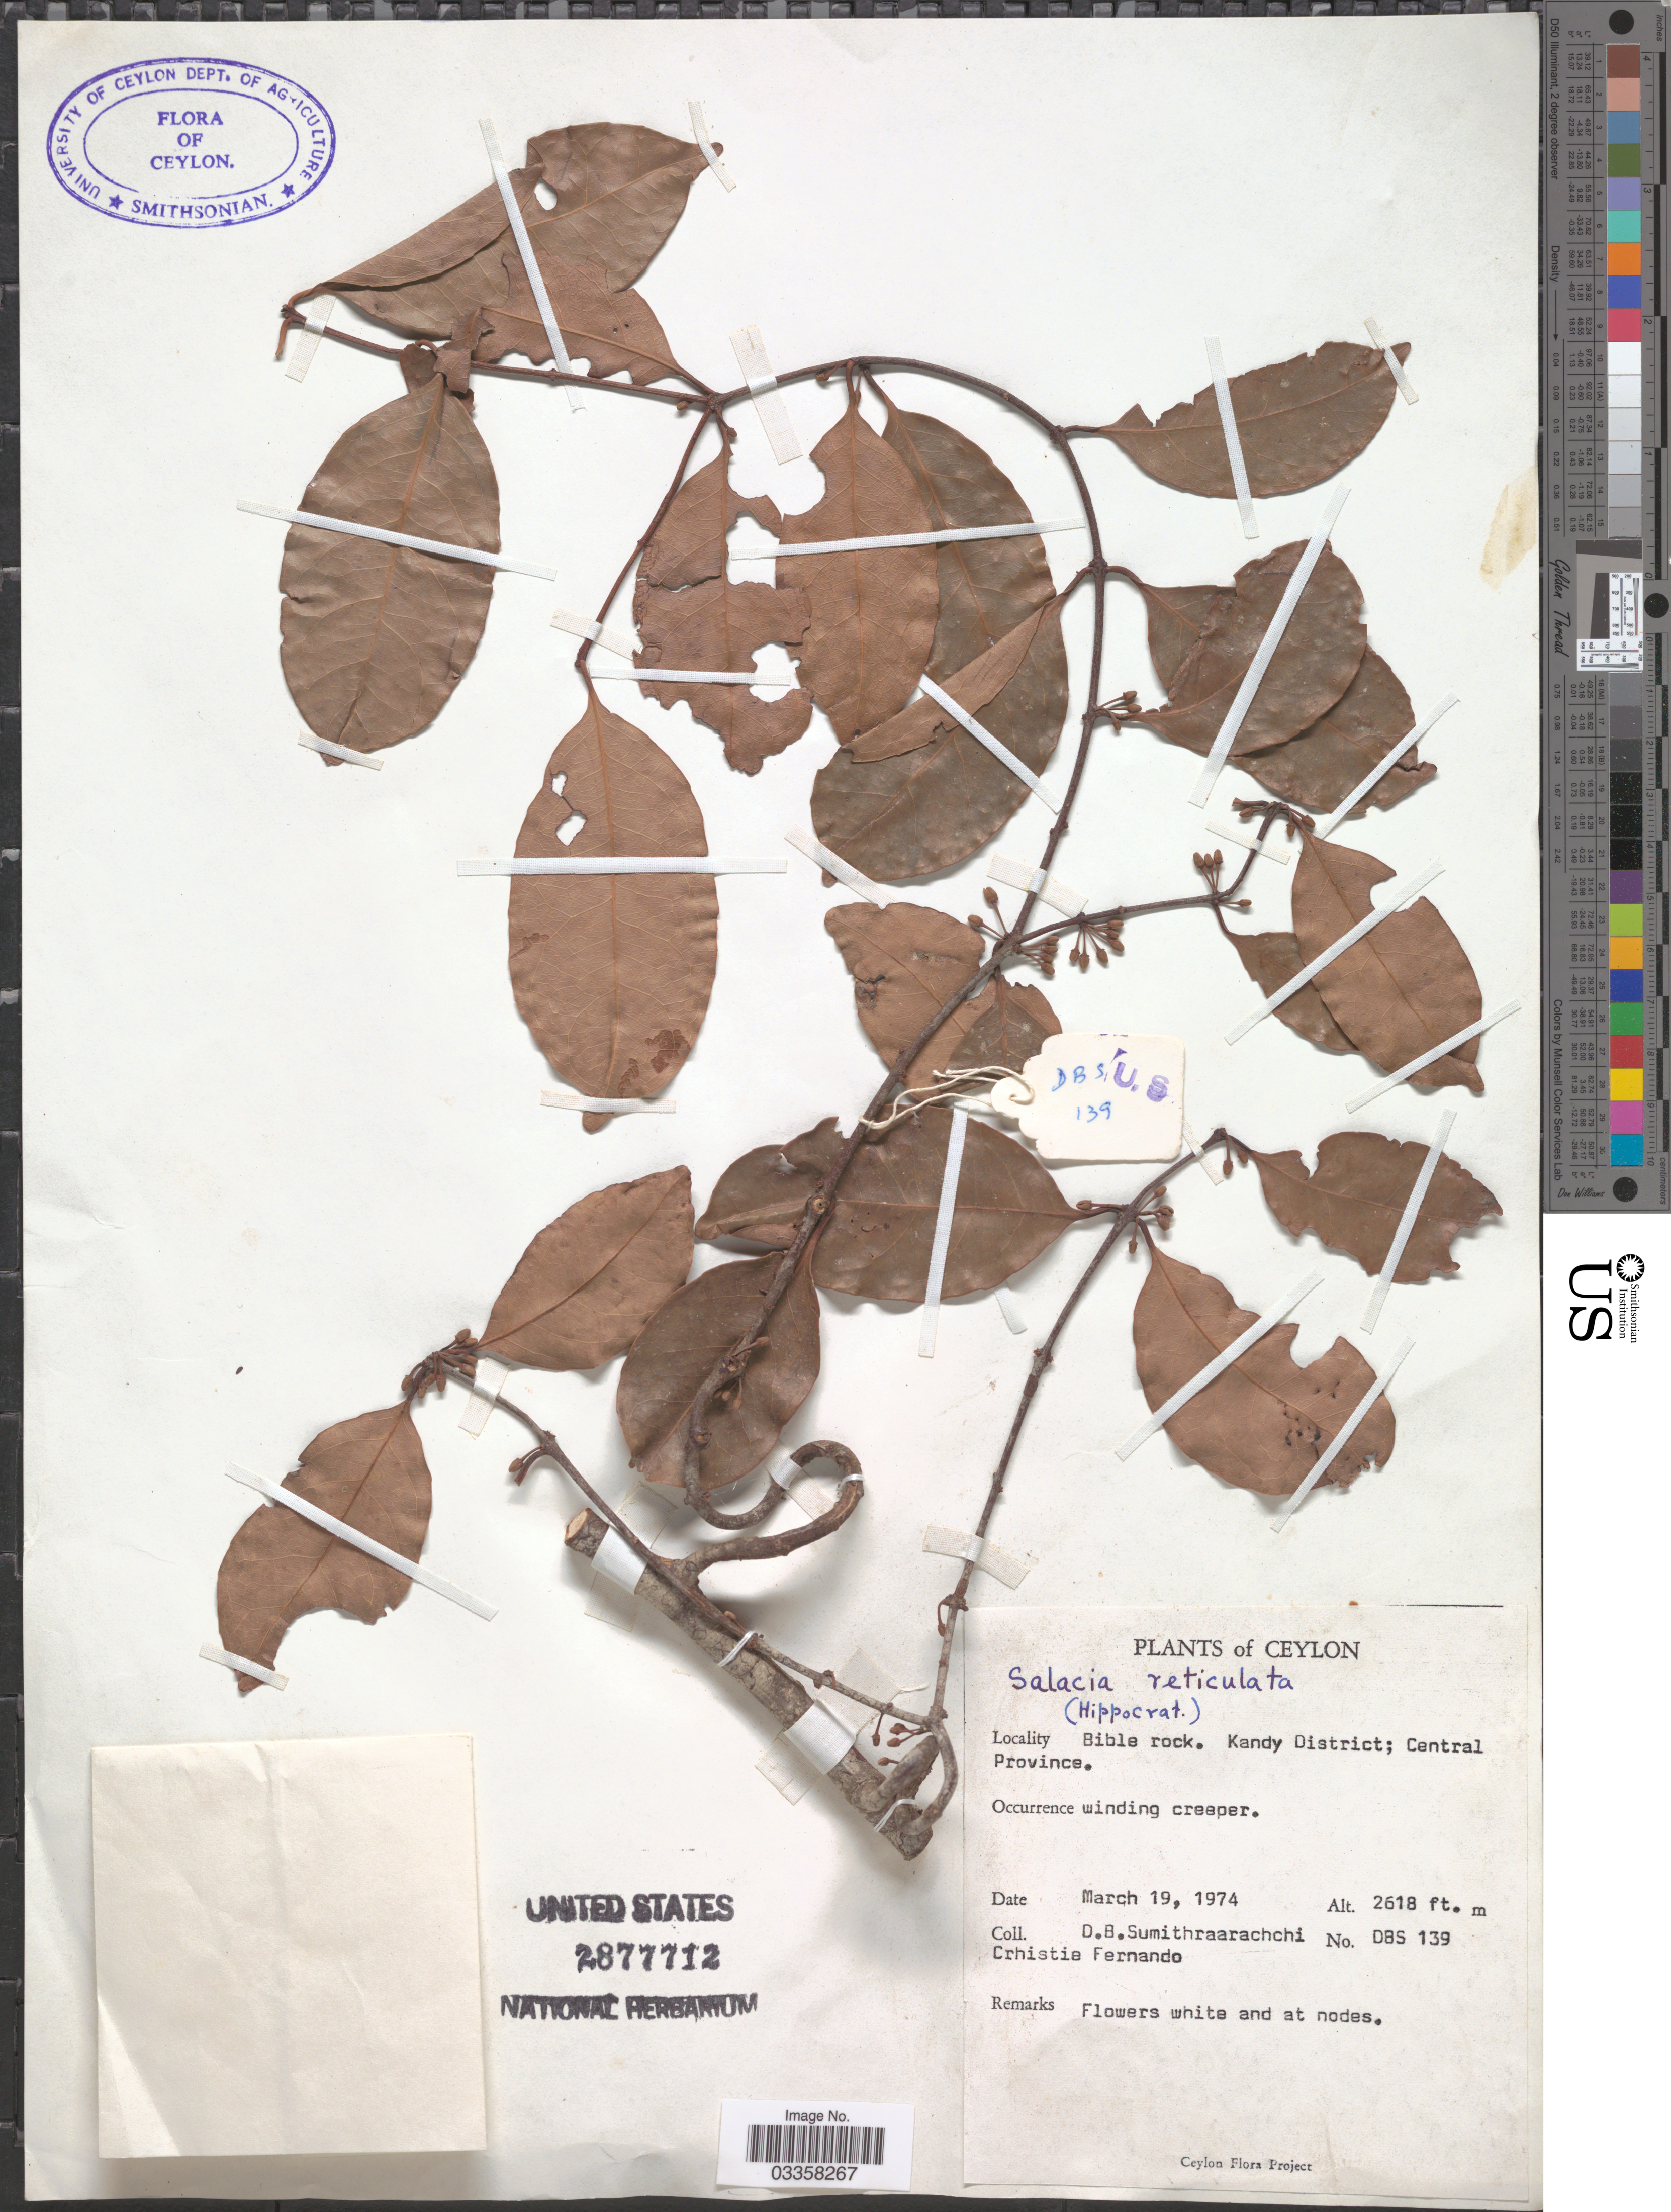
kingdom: Plantae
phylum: Tracheophyta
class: Magnoliopsida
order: Celastrales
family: Celastraceae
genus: Salacia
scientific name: Salacia reticulata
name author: Wight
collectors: D. B. Sumithraarachchi & C. Fernando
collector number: DBS 139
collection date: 1974-03-19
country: Sri Lanka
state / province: Central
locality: Ceylon. Bible rock. Kandy District.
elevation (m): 798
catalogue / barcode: US 2877712